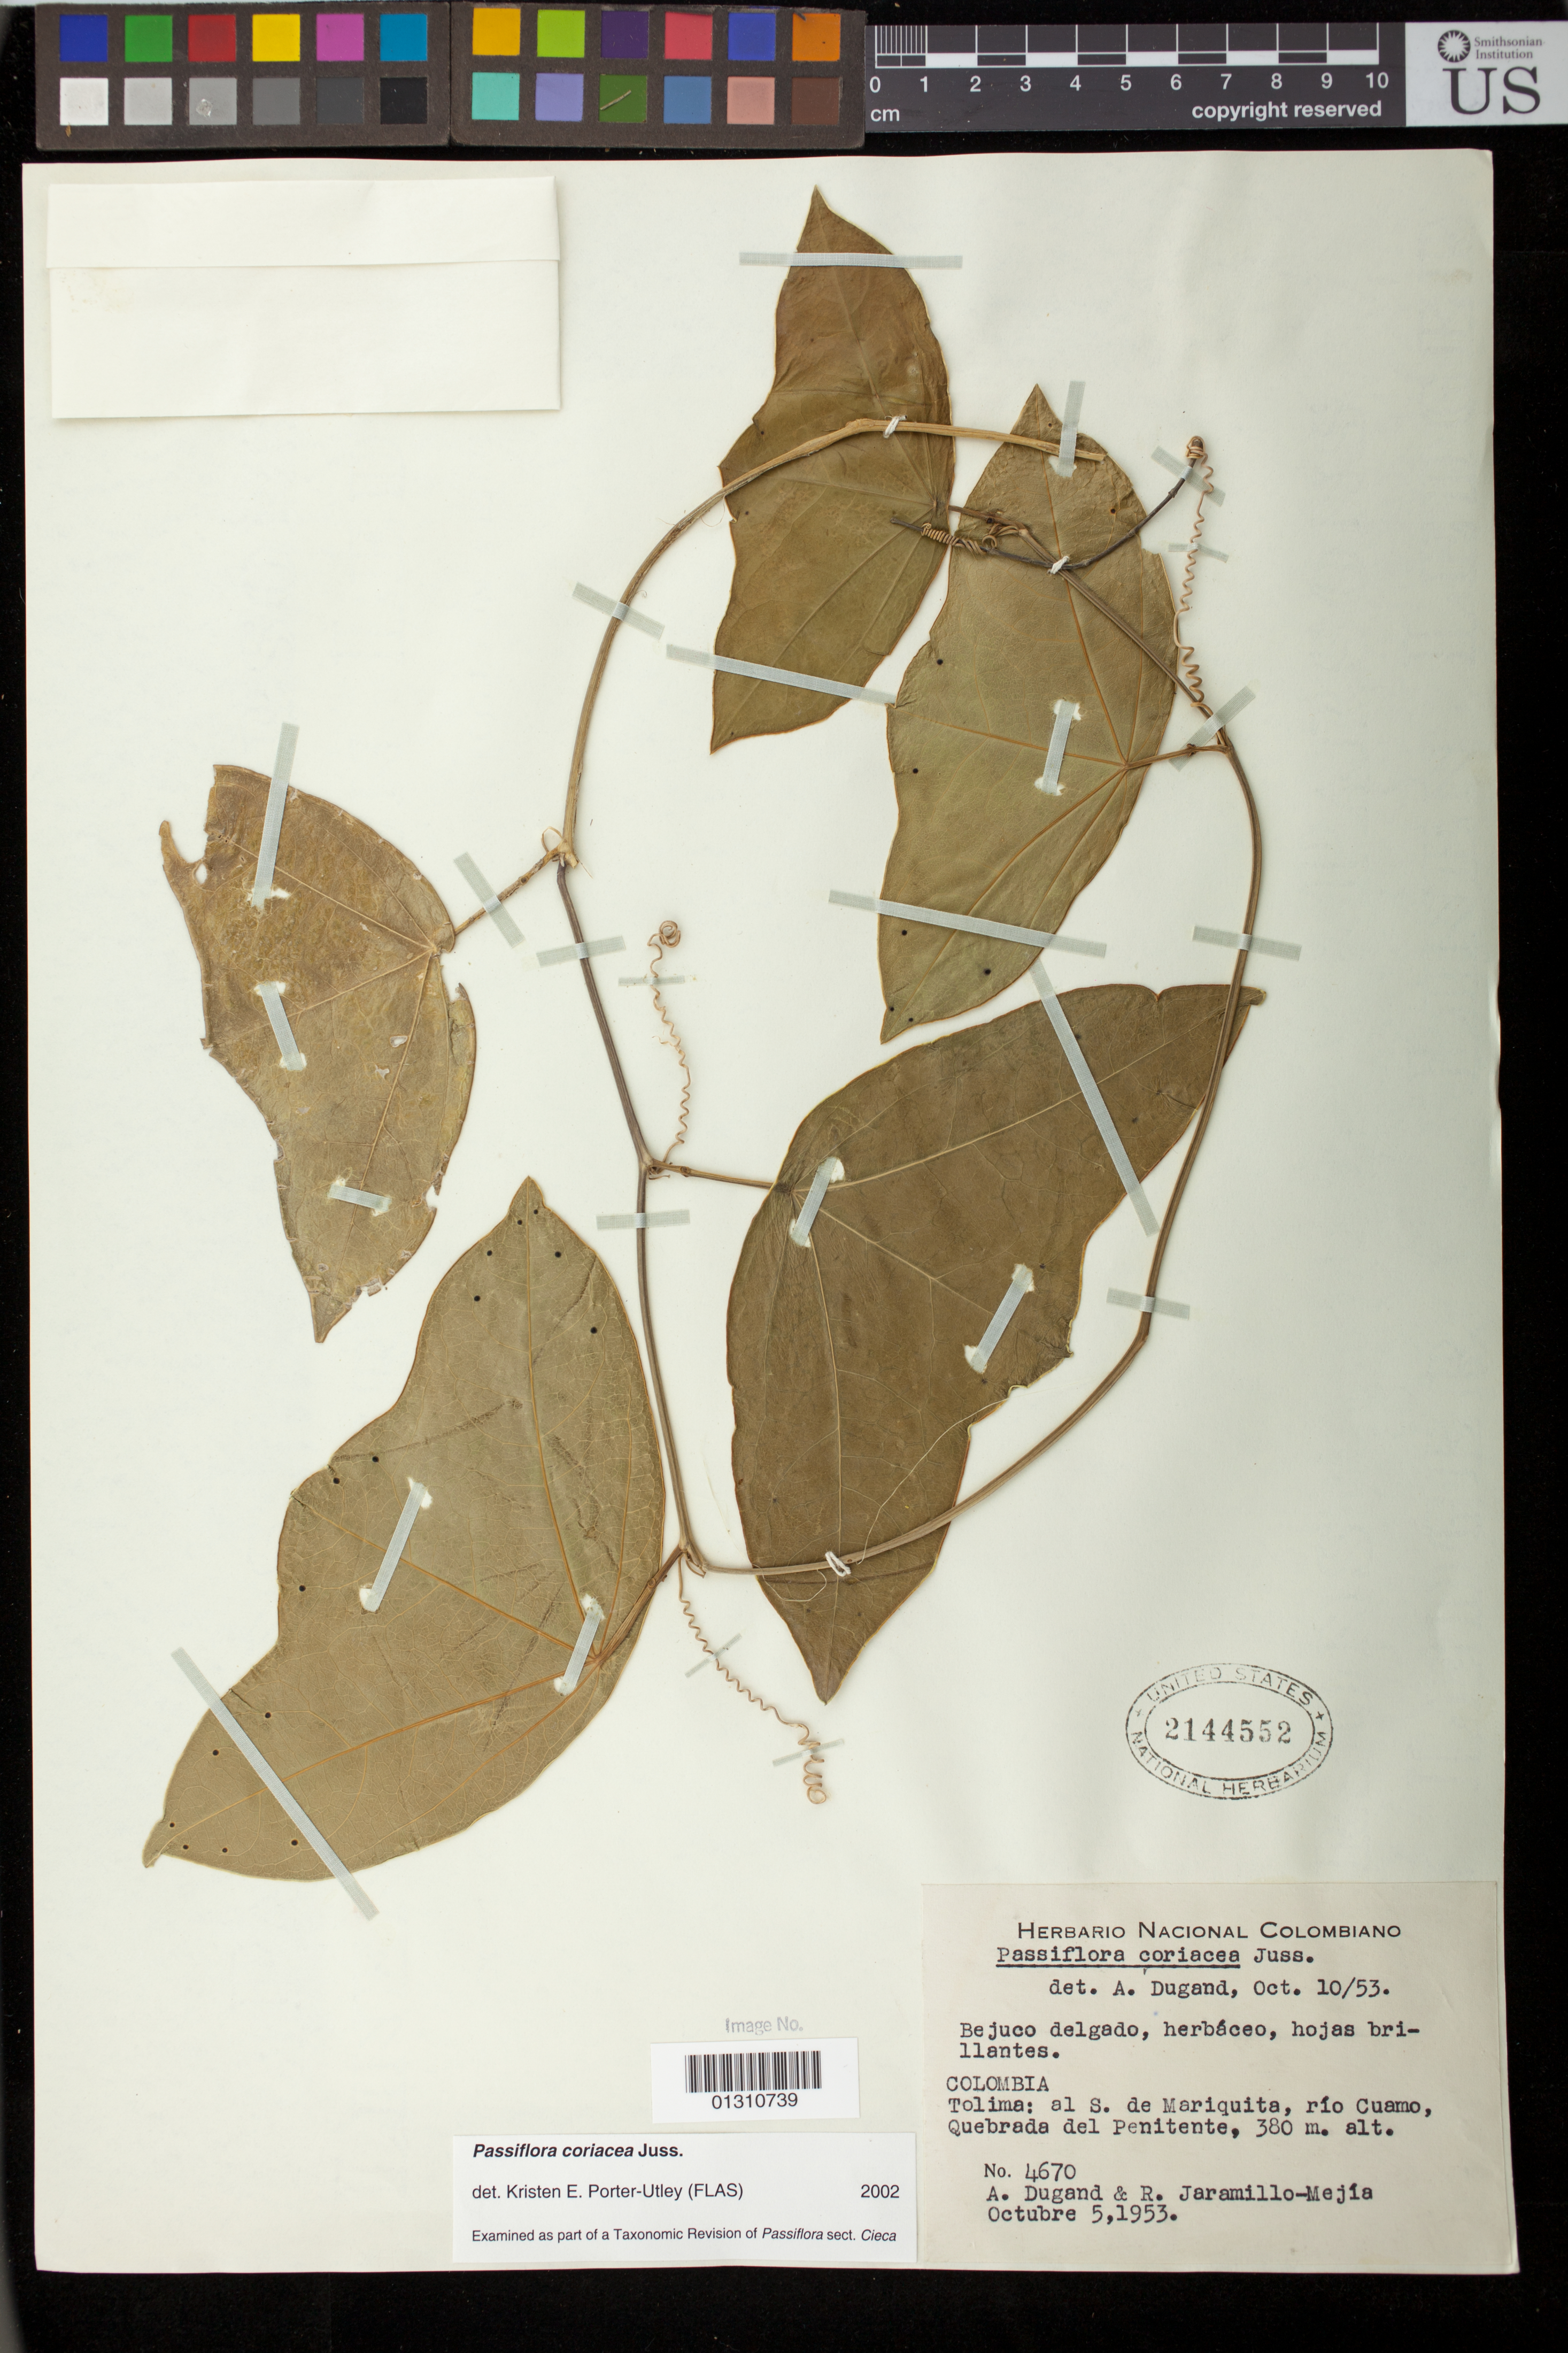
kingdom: Plantae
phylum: Tracheophyta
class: Magnoliopsida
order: Malpighiales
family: Passifloraceae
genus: Passiflora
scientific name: Passiflora coriacea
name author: A. Juss.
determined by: Porter-Utley, Kristen E.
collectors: A. Dugand & R. Jaramillo M.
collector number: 4670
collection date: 1953-10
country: Colombia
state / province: Tolima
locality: al S de Mariquita, rio Cuamo, Quebrada del Penitente.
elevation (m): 380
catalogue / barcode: US 2144552